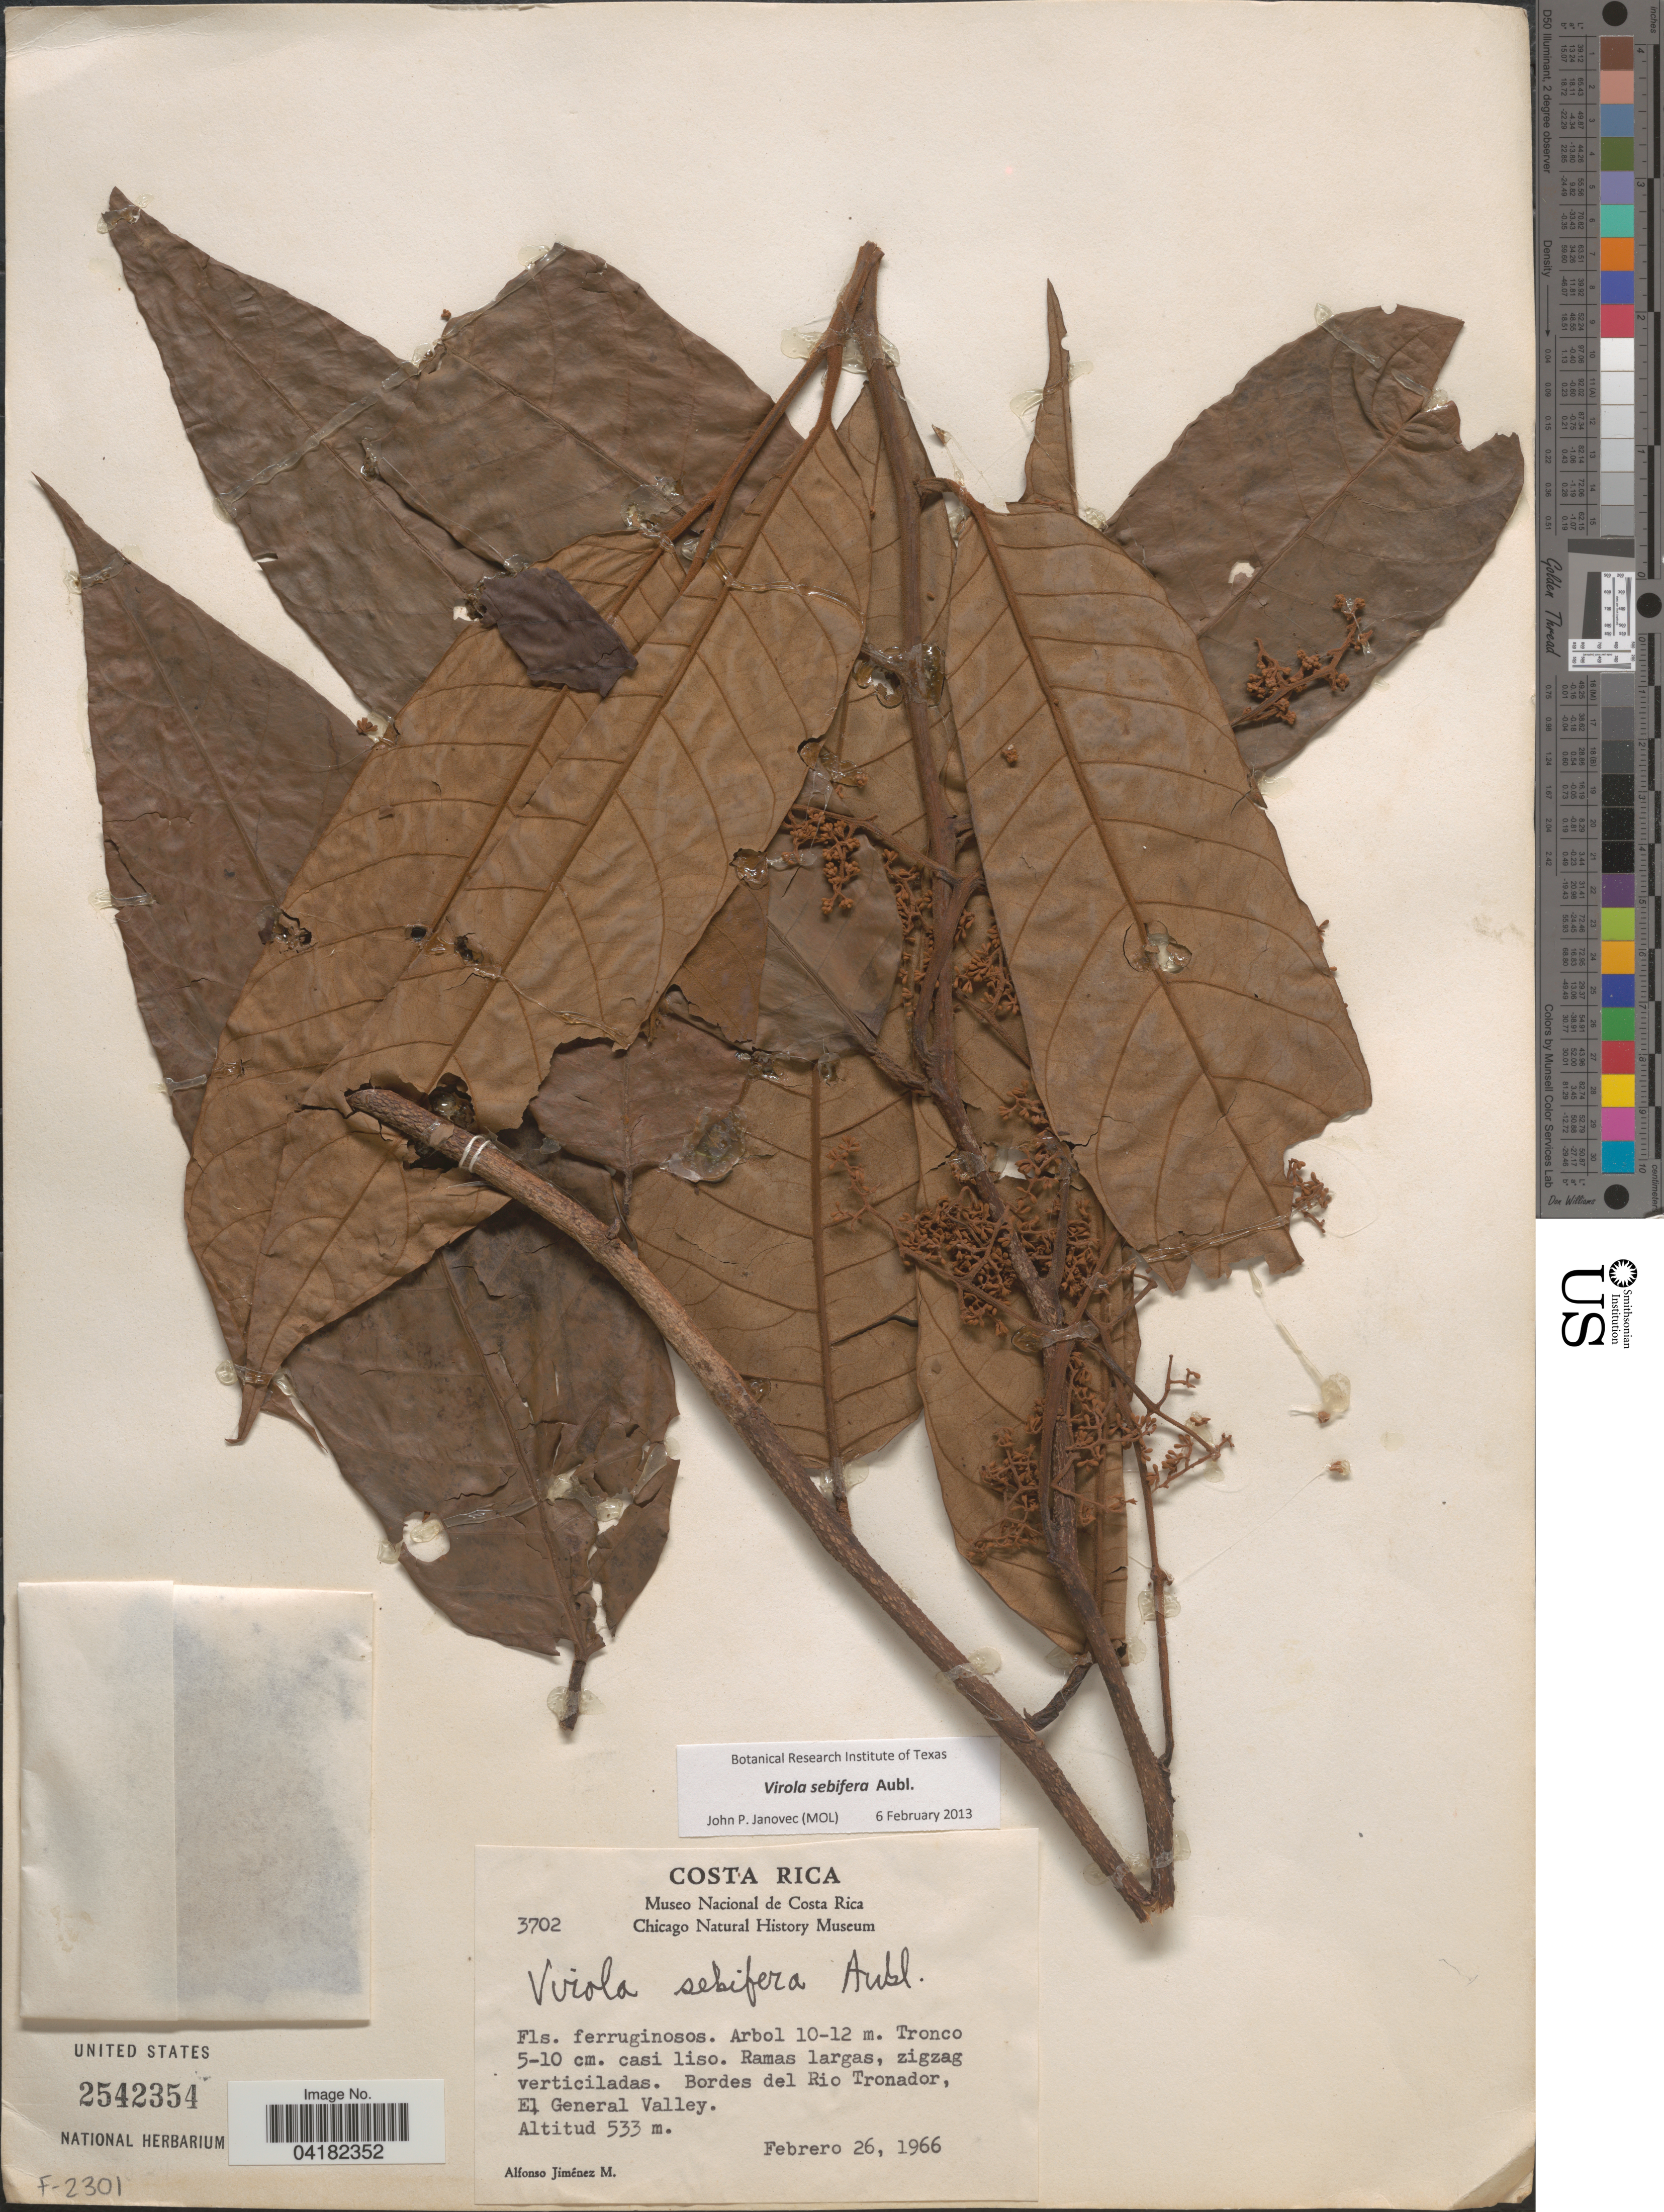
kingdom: Plantae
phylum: Tracheophyta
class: Magnoliopsida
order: Magnoliales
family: Myristicaceae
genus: Virola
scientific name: Virola sebifera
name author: Aubl.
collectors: A. Jimenez M.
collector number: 3702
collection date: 1966-02-26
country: Costa Rica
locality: Bordes del Rio Tronador, El General Valley.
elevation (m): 533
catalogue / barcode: US 2542354